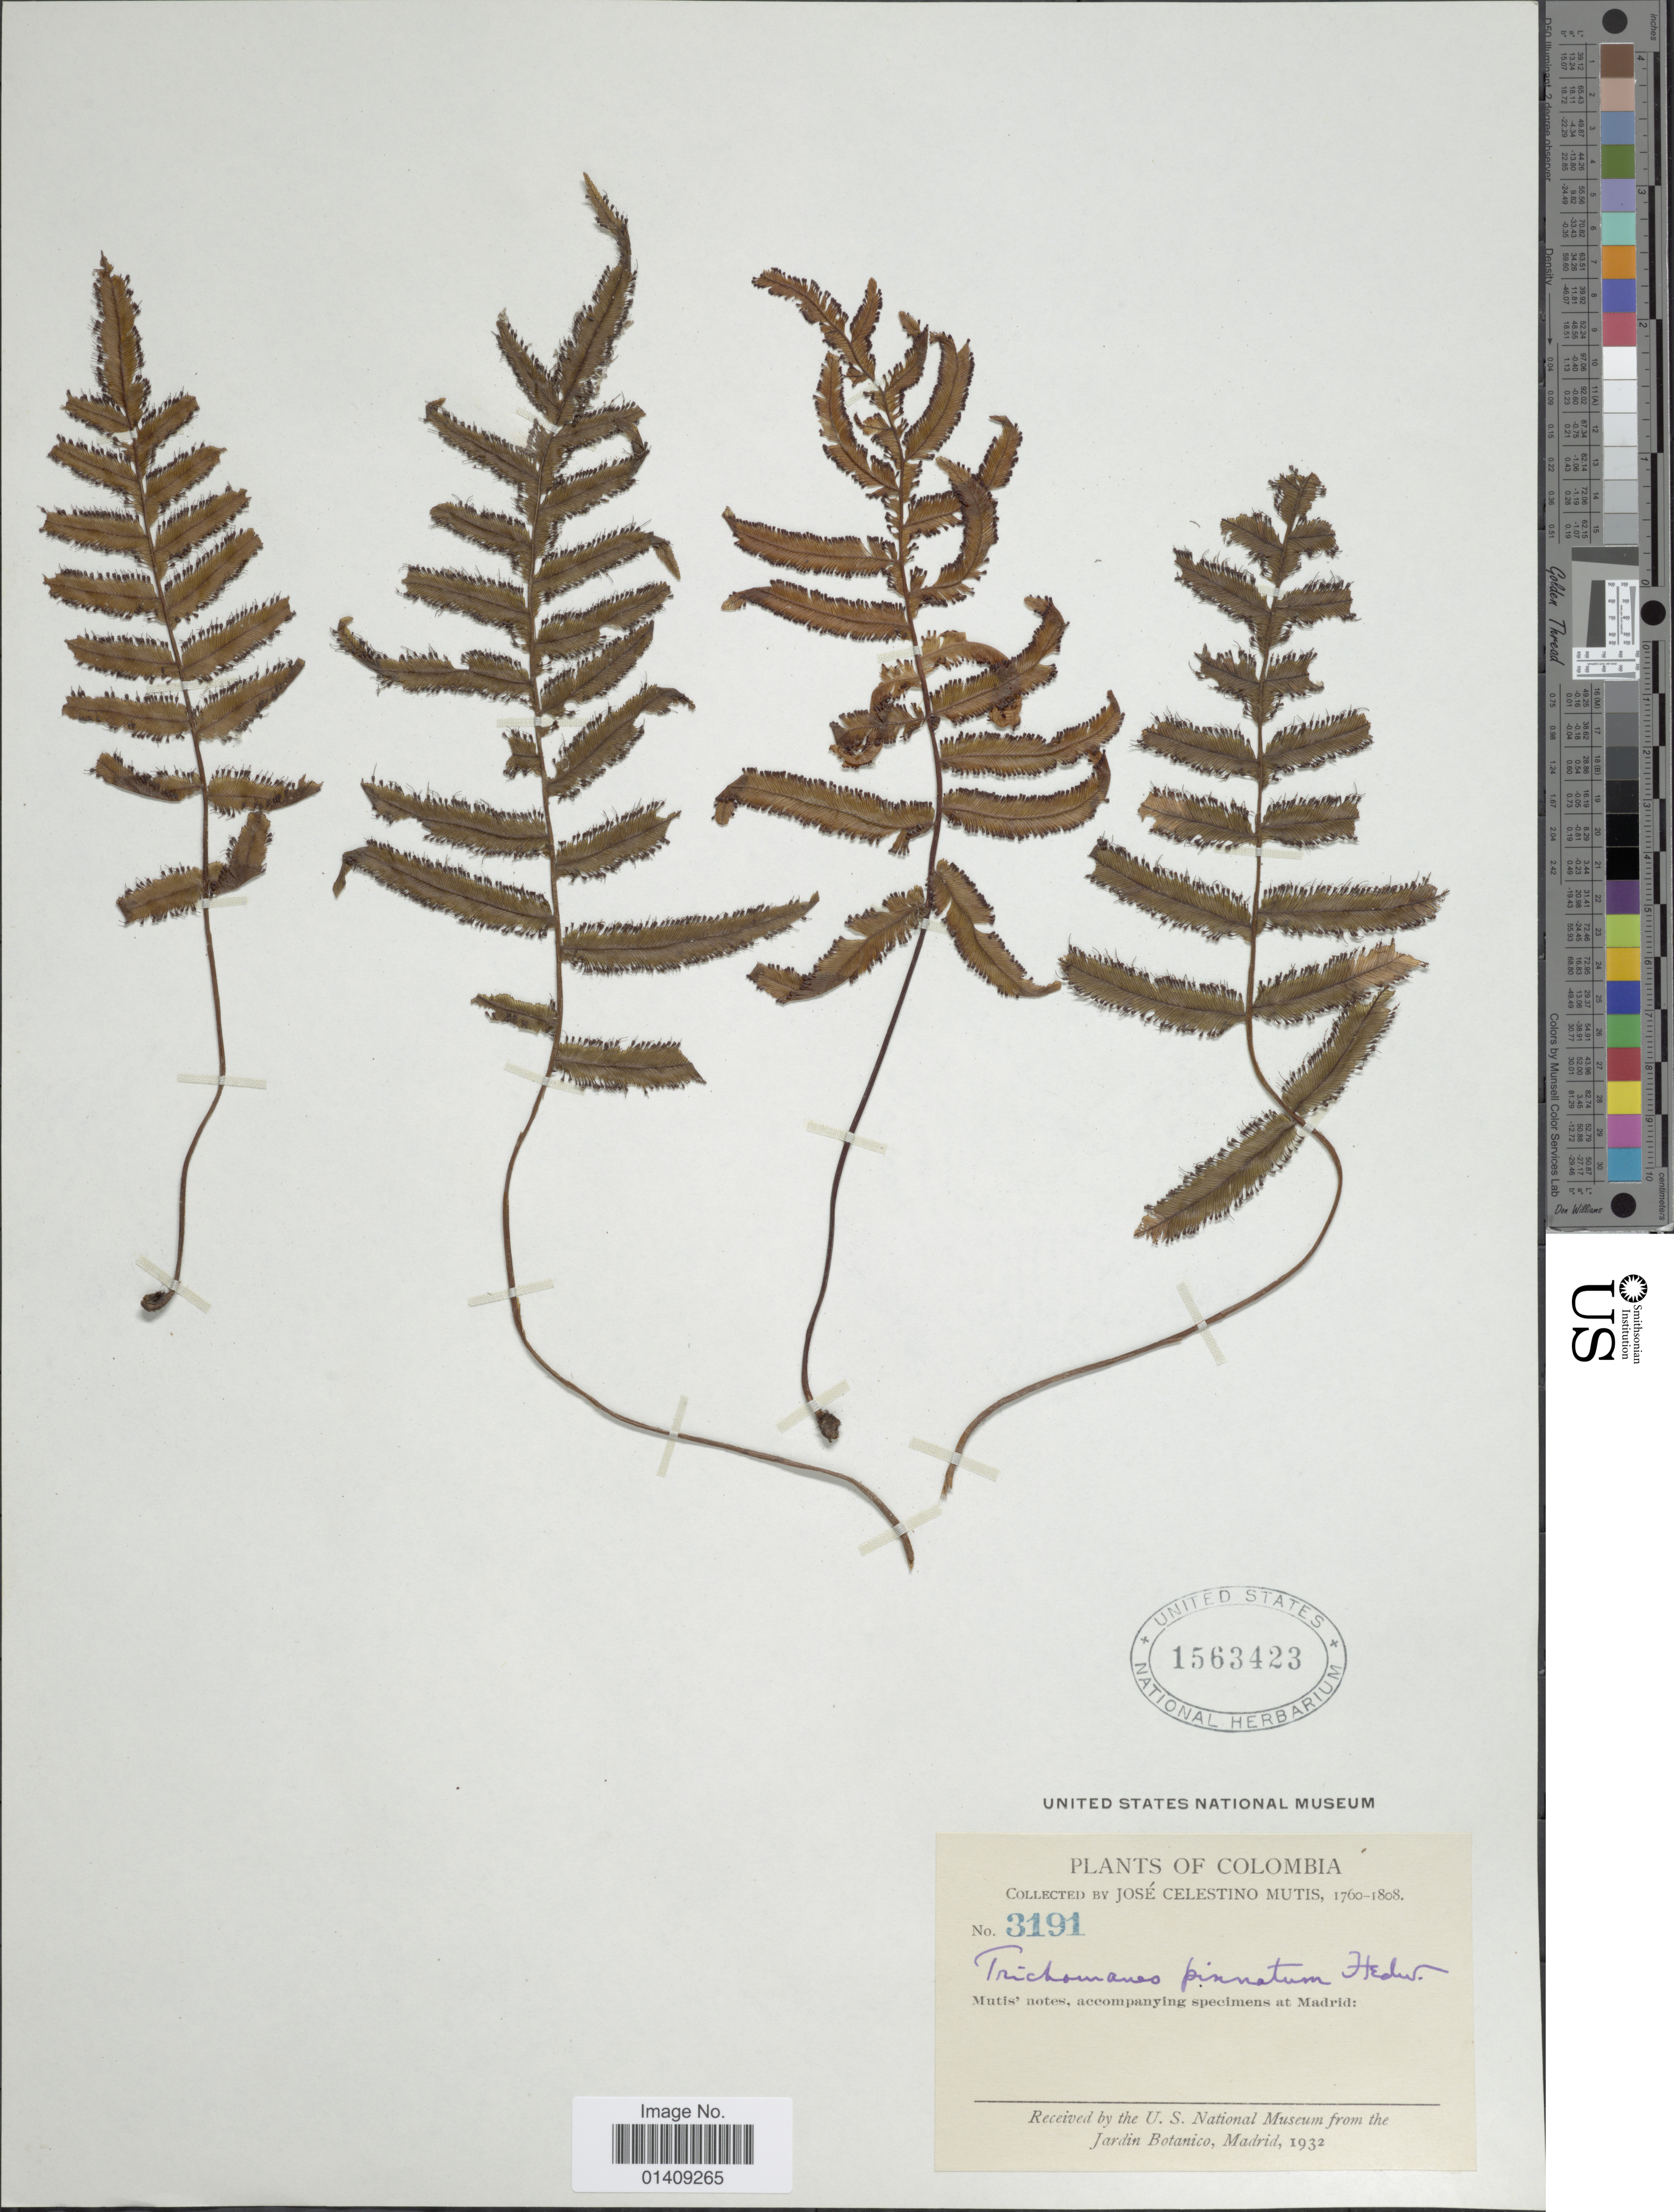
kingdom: Plantae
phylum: Tracheophyta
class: Polypodiopsida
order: Hymenophyllales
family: Hymenophyllaceae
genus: Trichomanes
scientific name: Trichomanes pinnatum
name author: Hedw.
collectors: J. C. B. Mutis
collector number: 3191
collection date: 1760/1808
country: Colombia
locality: Madrid [unsure placement]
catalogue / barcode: US 1563423